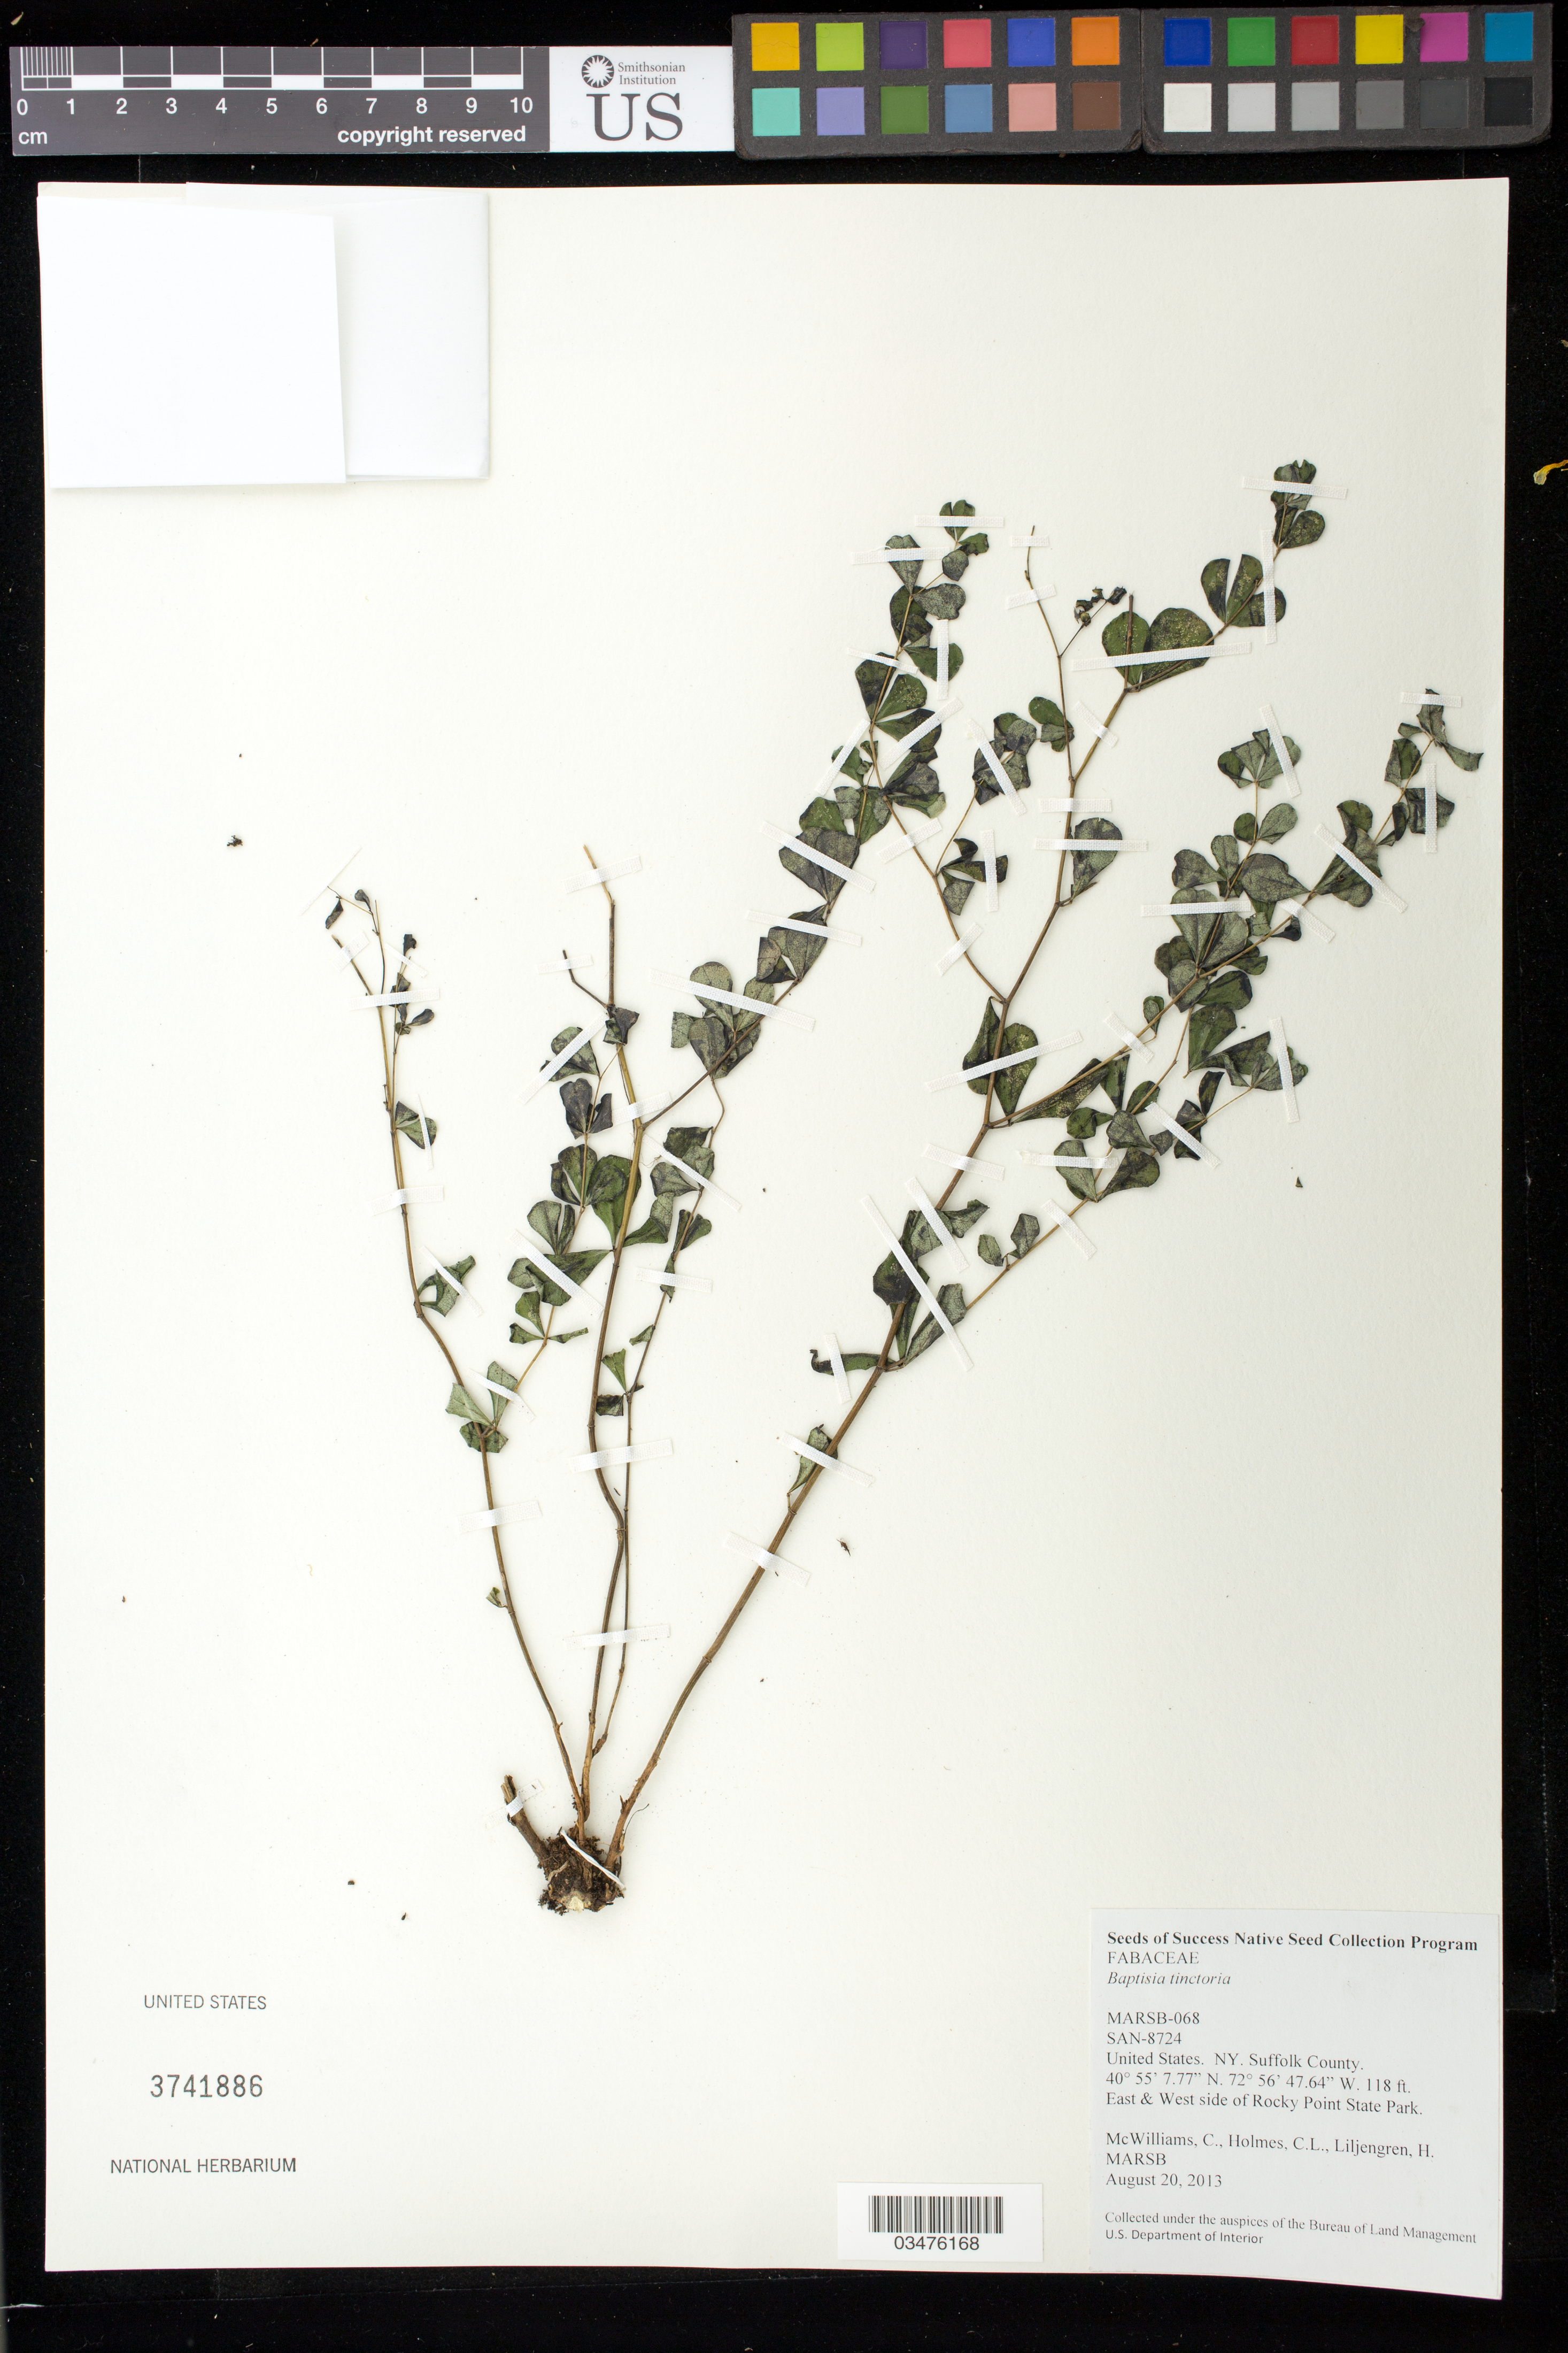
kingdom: Plantae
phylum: Tracheophyta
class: Magnoliopsida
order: Fabales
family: Fabaceae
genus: Baptisia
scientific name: Baptisia tinctoria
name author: (L.) R. Br.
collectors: C. McWilliams, C. Holmes & H. Liljengren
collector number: MARSB-068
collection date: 2013-08-20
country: United States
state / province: New York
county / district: Suffolk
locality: East and West side of Rocky Point State Park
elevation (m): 36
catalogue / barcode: US 3741886